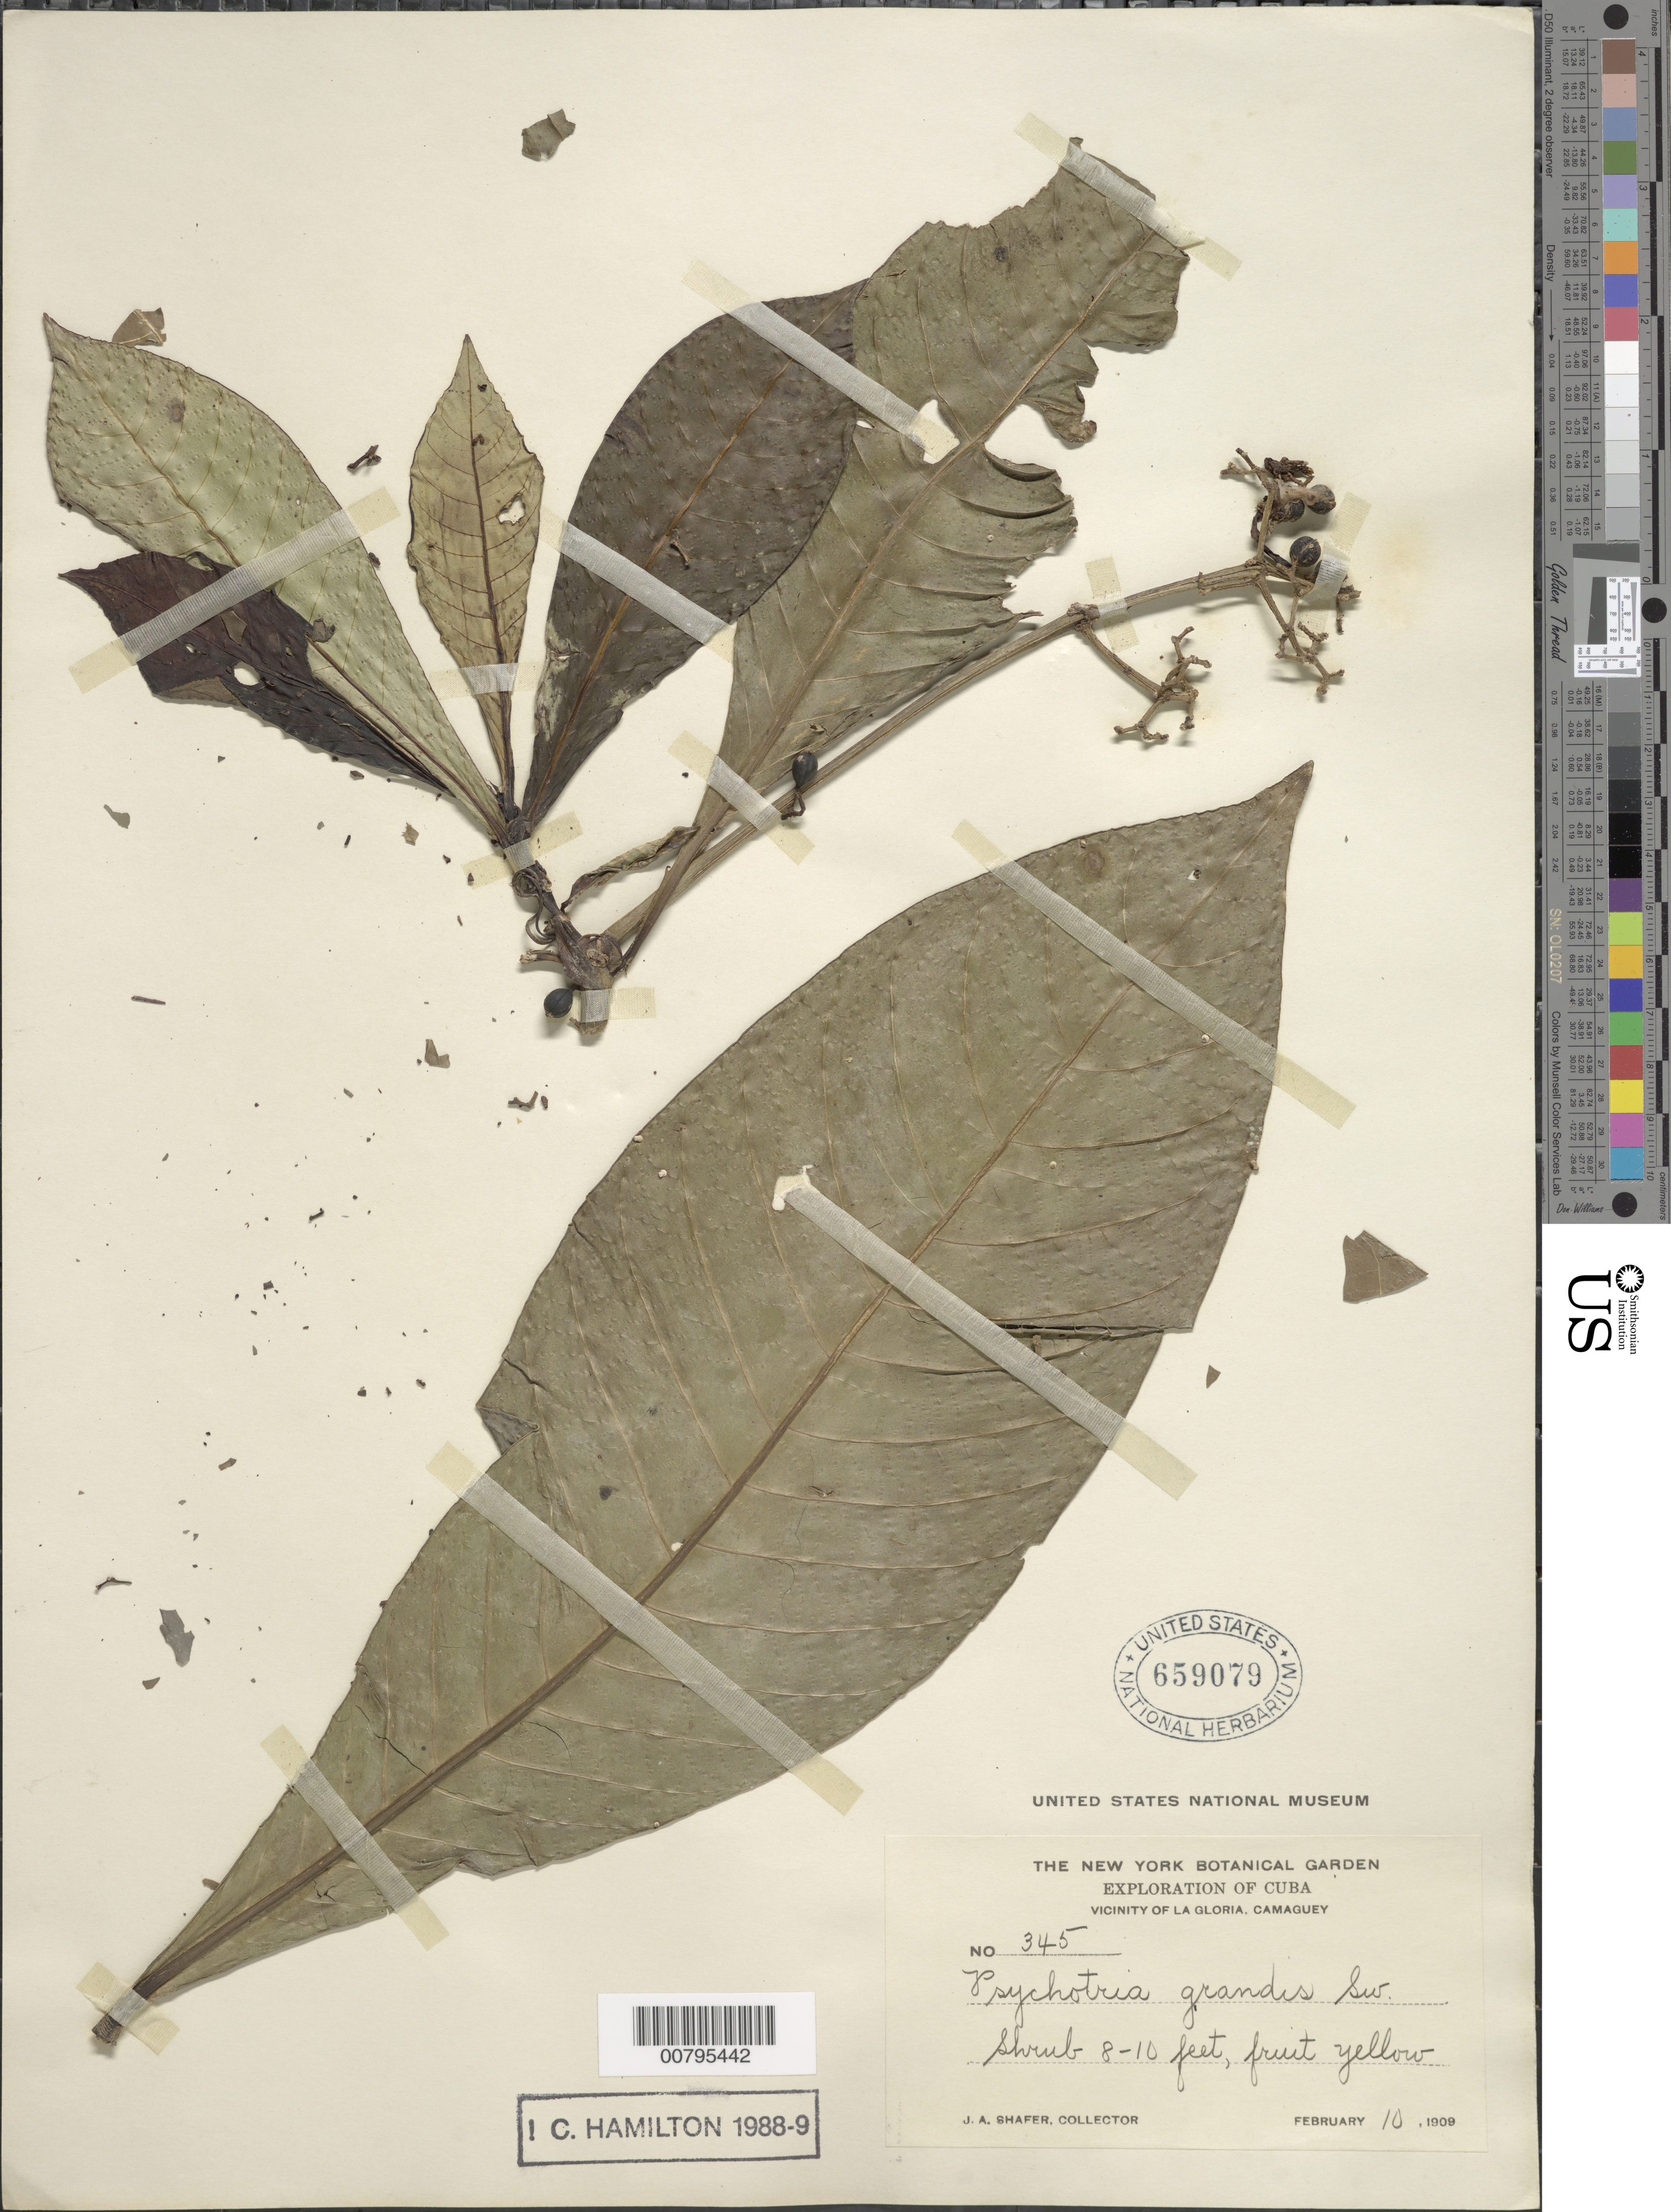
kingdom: Plantae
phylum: Tracheophyta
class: Magnoliopsida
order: Gentianales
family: Rubiaceae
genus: Psychotria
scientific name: Psychotria grandis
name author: Sw.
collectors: J. A. Shafer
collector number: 345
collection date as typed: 10 Feb 1990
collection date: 1990-02-10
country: Cuba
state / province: Camaguey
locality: Vicinity of La Gloria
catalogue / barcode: US 659079